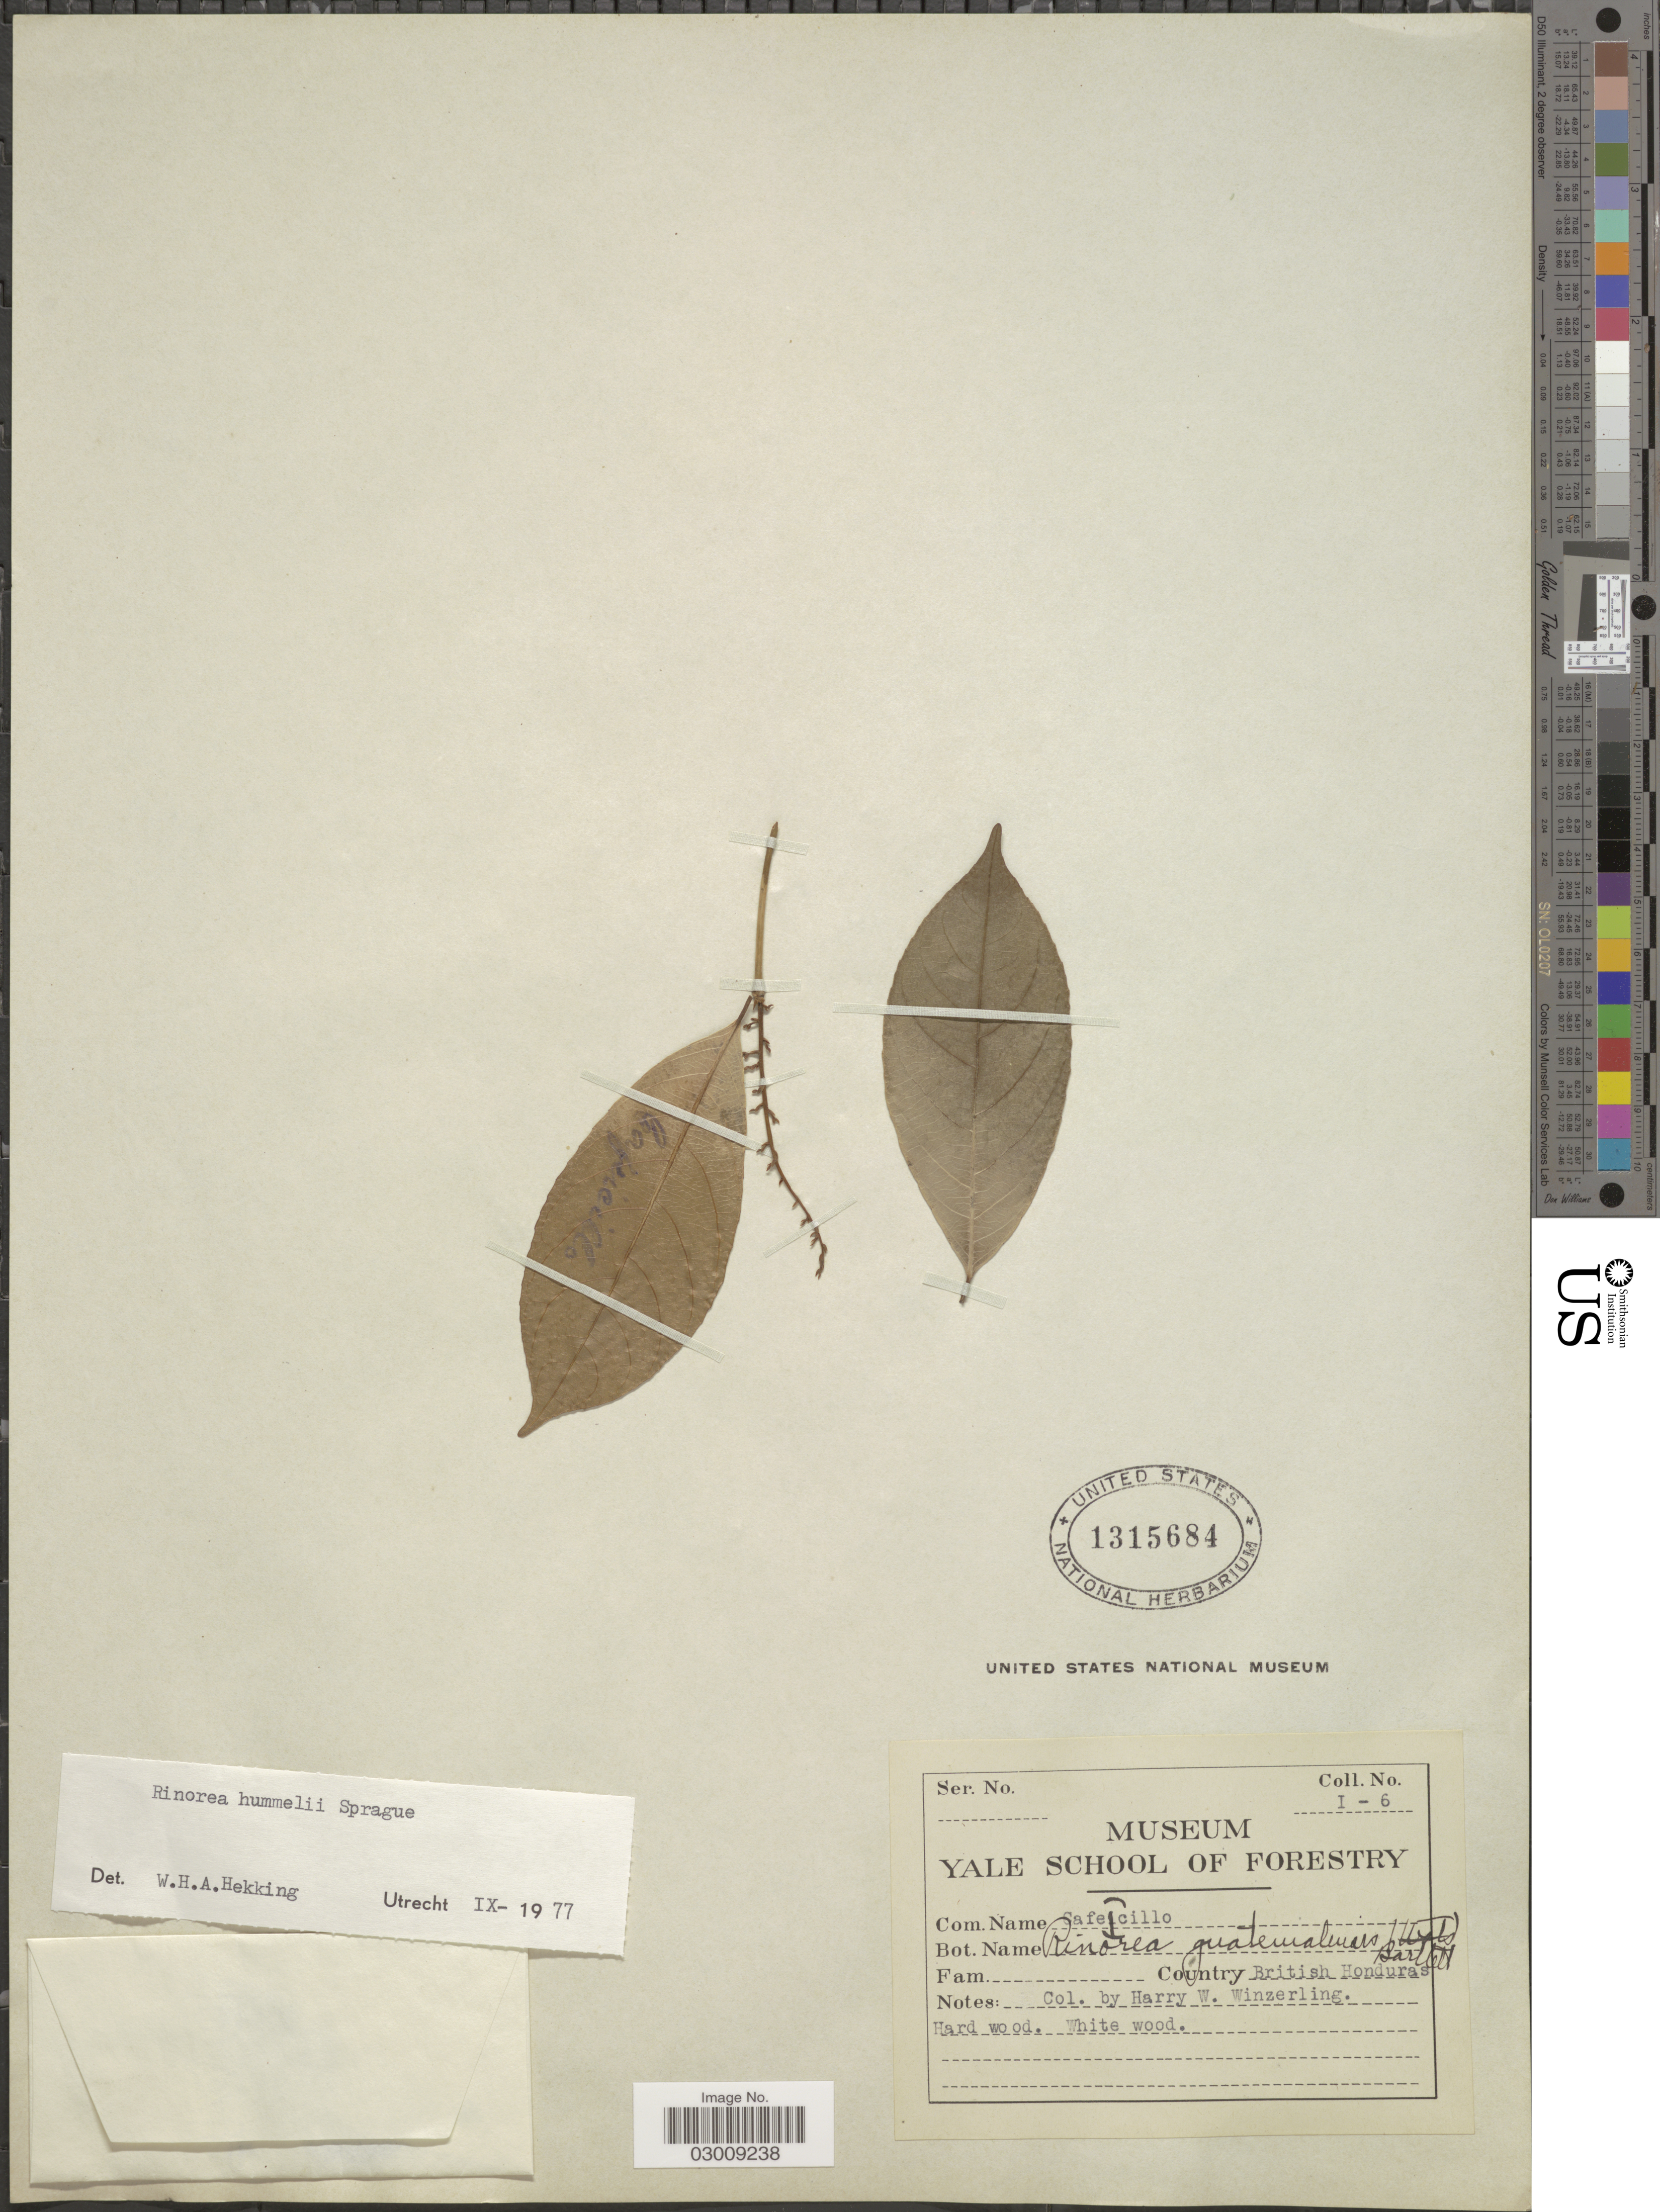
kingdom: Plantae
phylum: Tracheophyta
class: Magnoliopsida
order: Malpighiales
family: Violaceae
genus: Rinorea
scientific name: Rinorea hummelii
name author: Sprague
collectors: H. Winzerling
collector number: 1-6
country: Belize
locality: British Honduras.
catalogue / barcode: US 1315684